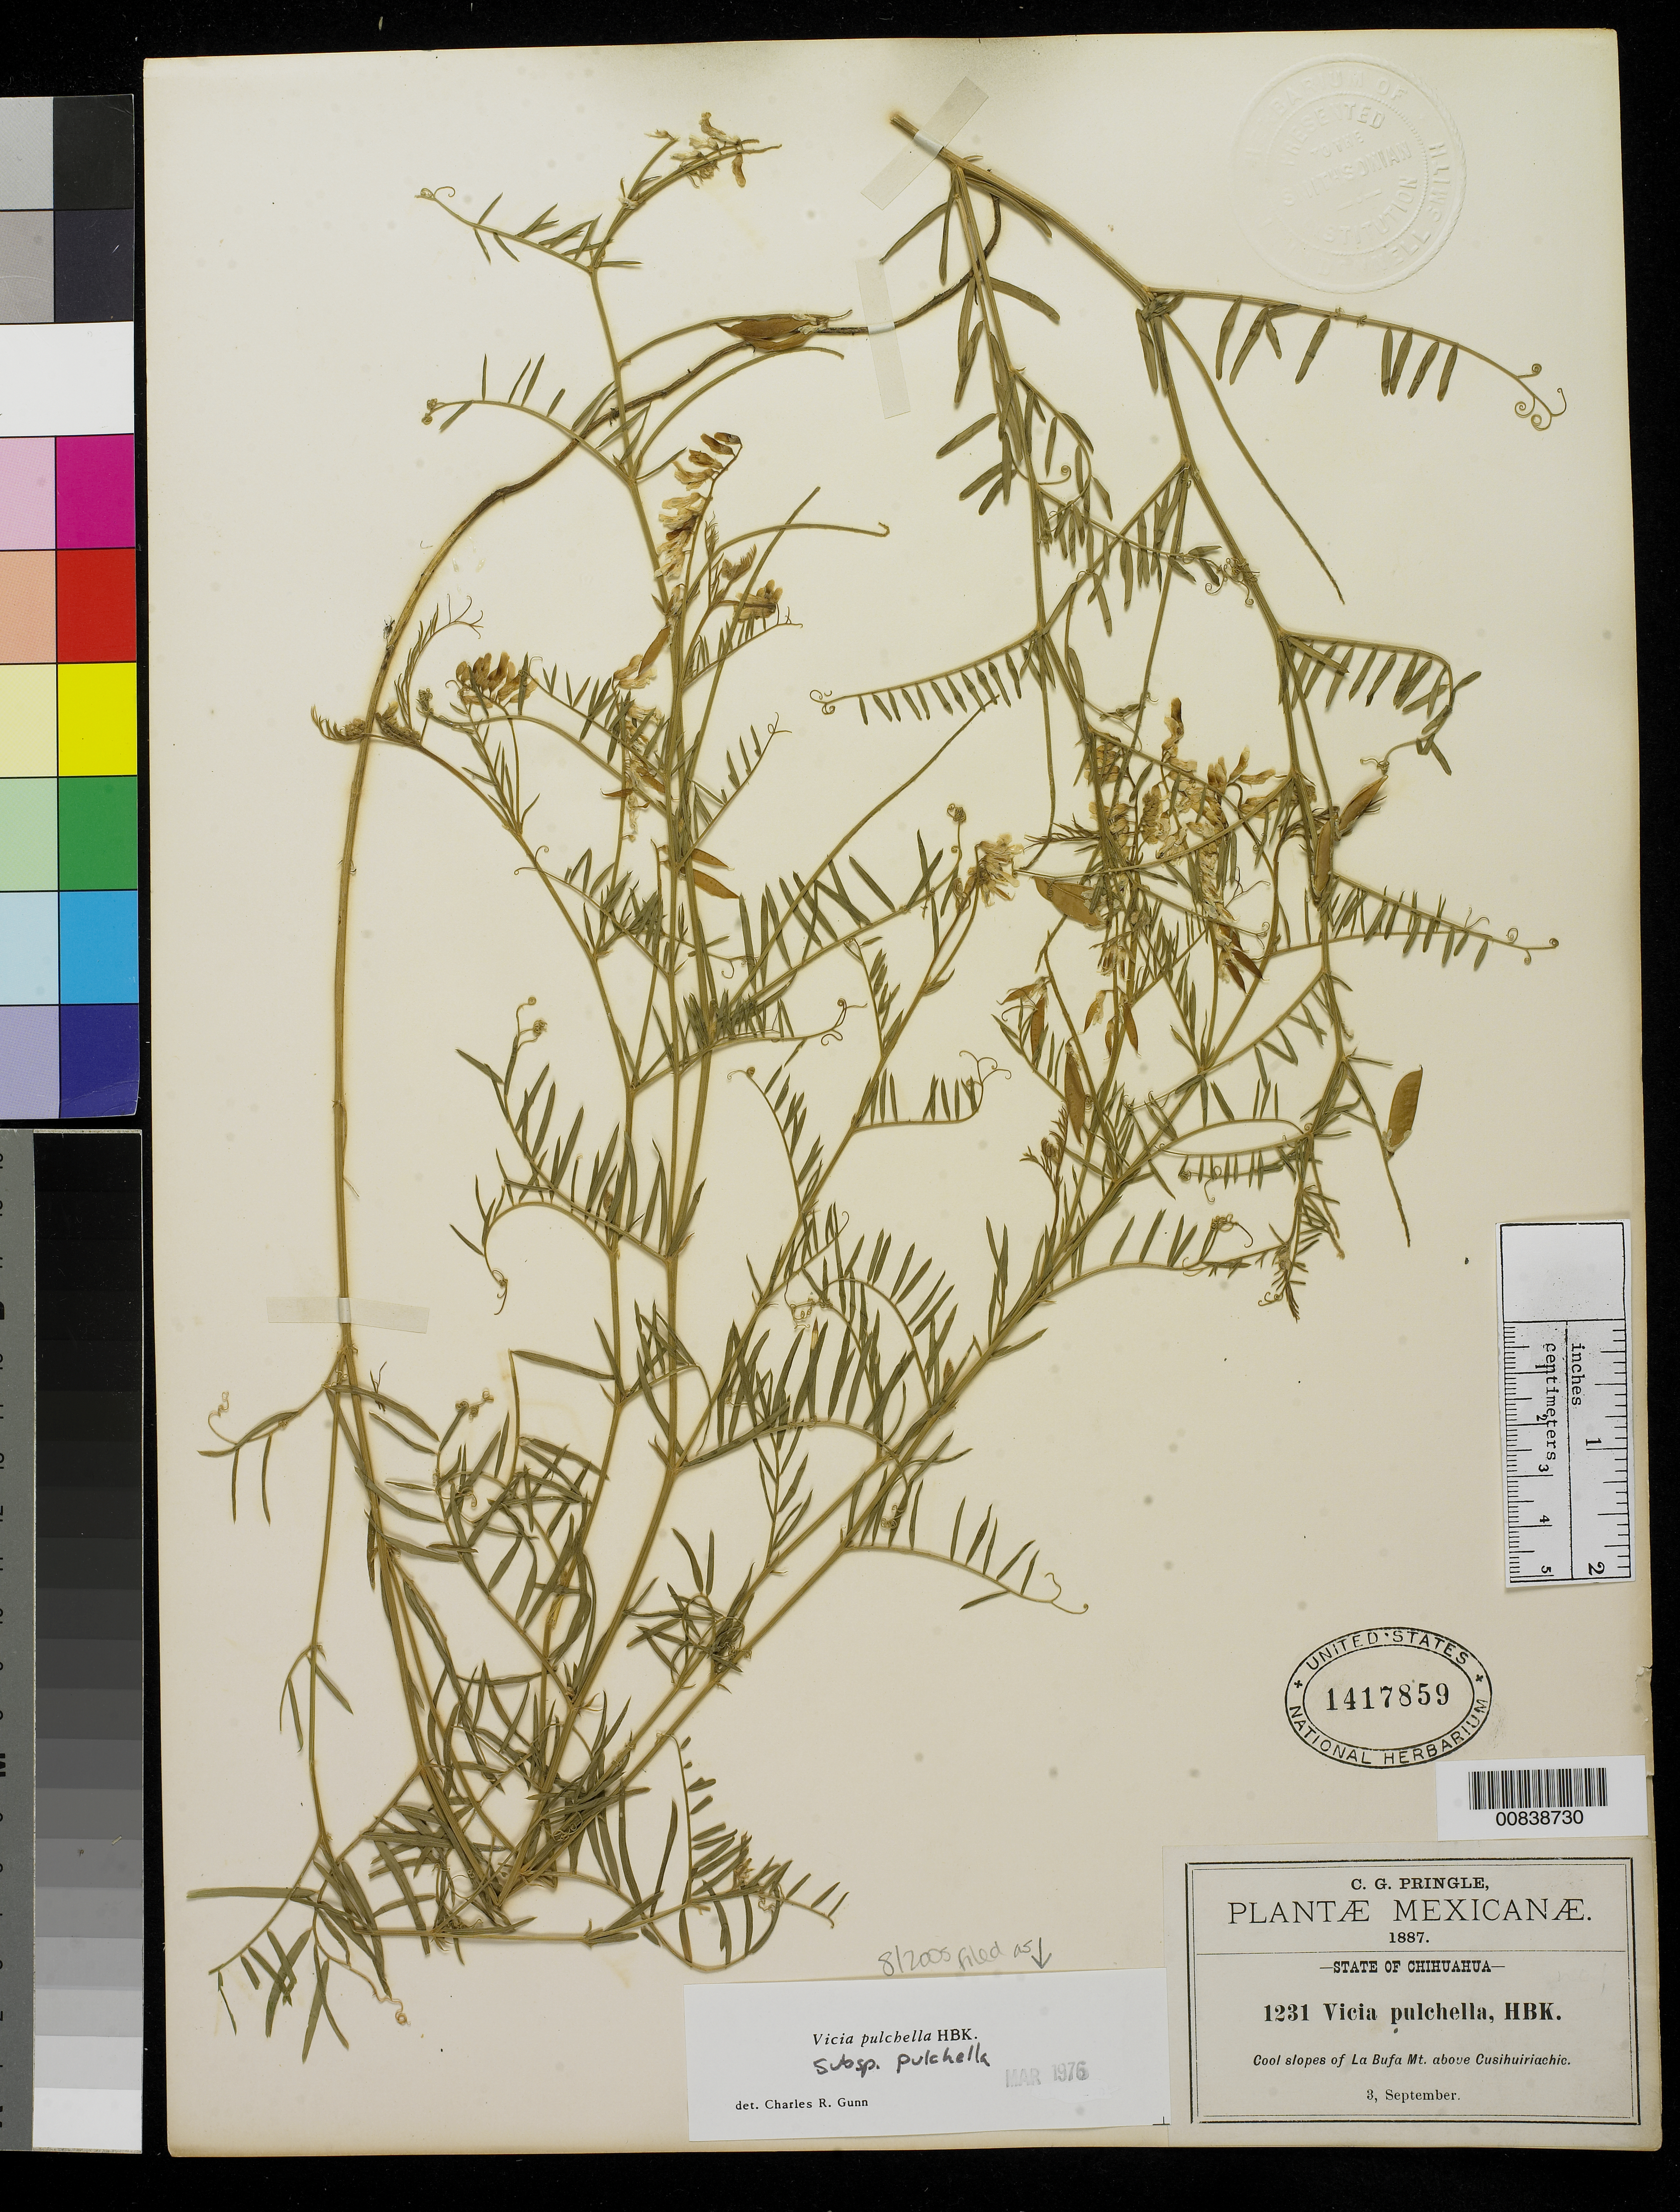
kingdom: Plantae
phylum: Tracheophyta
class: Magnoliopsida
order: Fabales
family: Fabaceae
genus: Vicia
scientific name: Vicia pulchella subsp. pulchella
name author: Kunth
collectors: C. G. Pringle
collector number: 1231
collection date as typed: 03 Sep 1887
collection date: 1887-09-03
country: Mexico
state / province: Chihuahua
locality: La Bufa Mt. above Cusihuiriachic.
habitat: Coll slopes.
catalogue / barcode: US 1417859